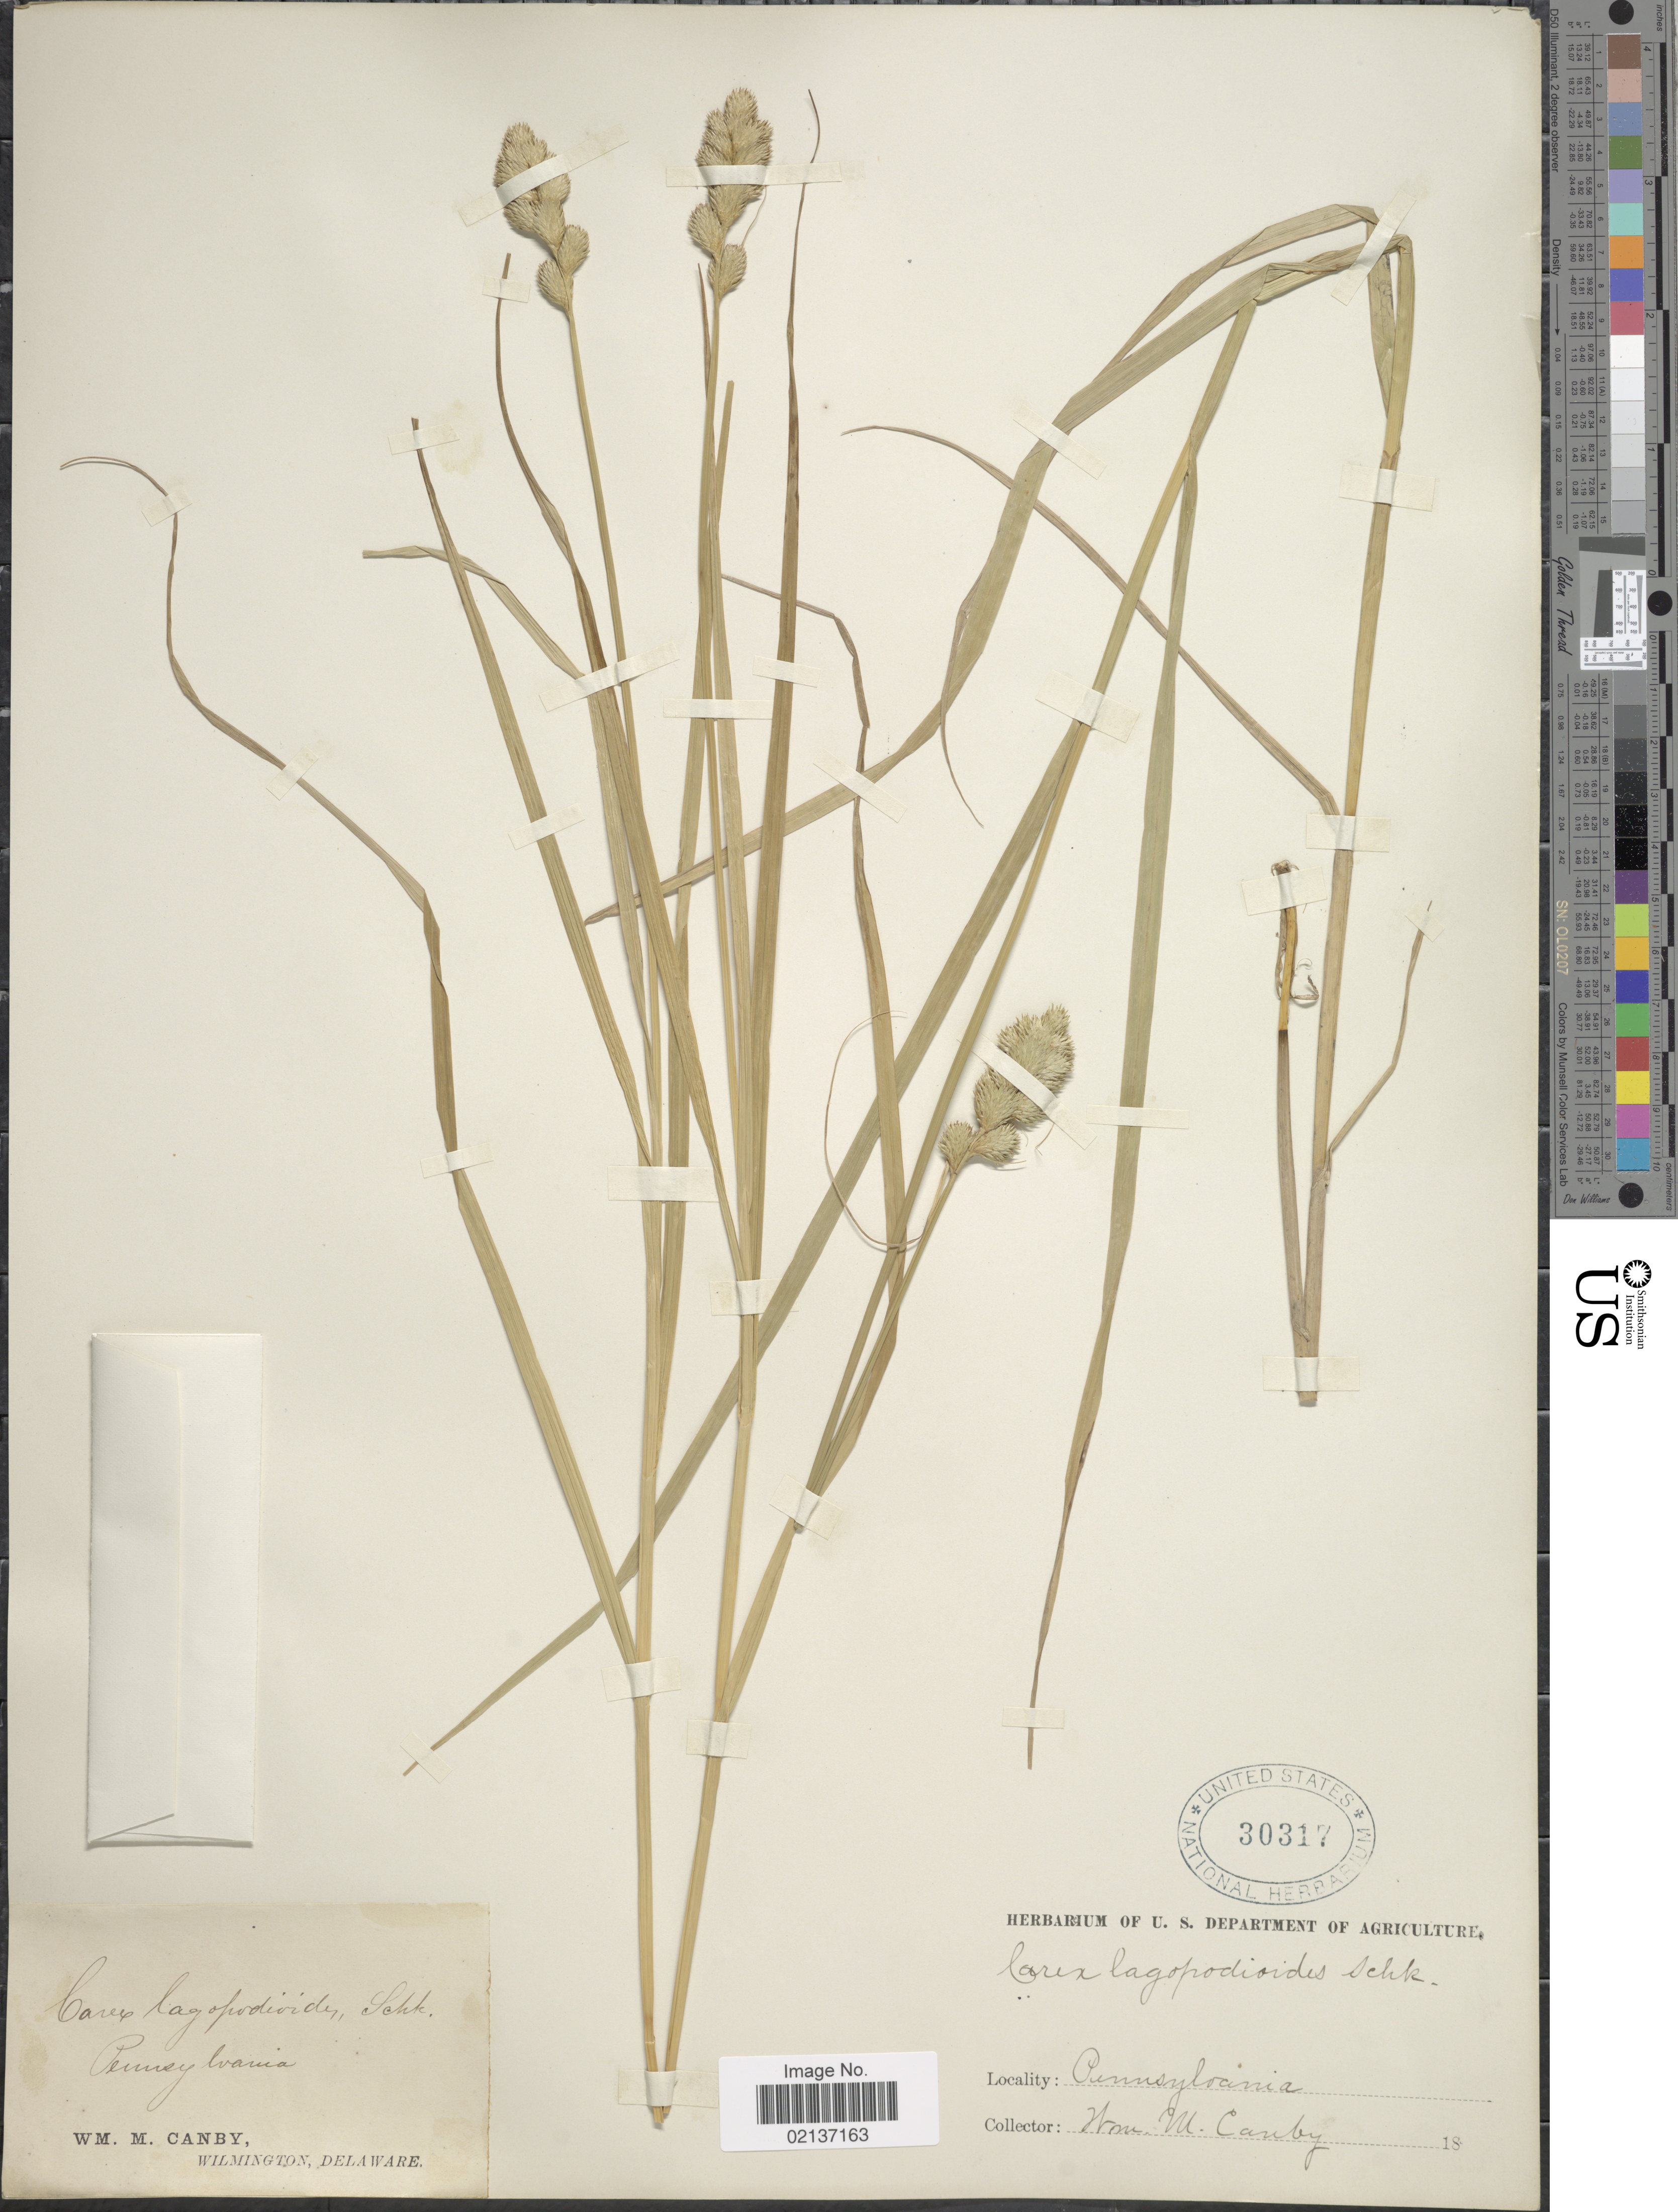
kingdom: Plantae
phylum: Tracheophyta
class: Liliopsida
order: Poales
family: Cyperaceae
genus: Carex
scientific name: Carex tribuloides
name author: Wahlenb.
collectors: W. M. Canby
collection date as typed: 18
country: United States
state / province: Pennsylvania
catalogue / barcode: US 30317